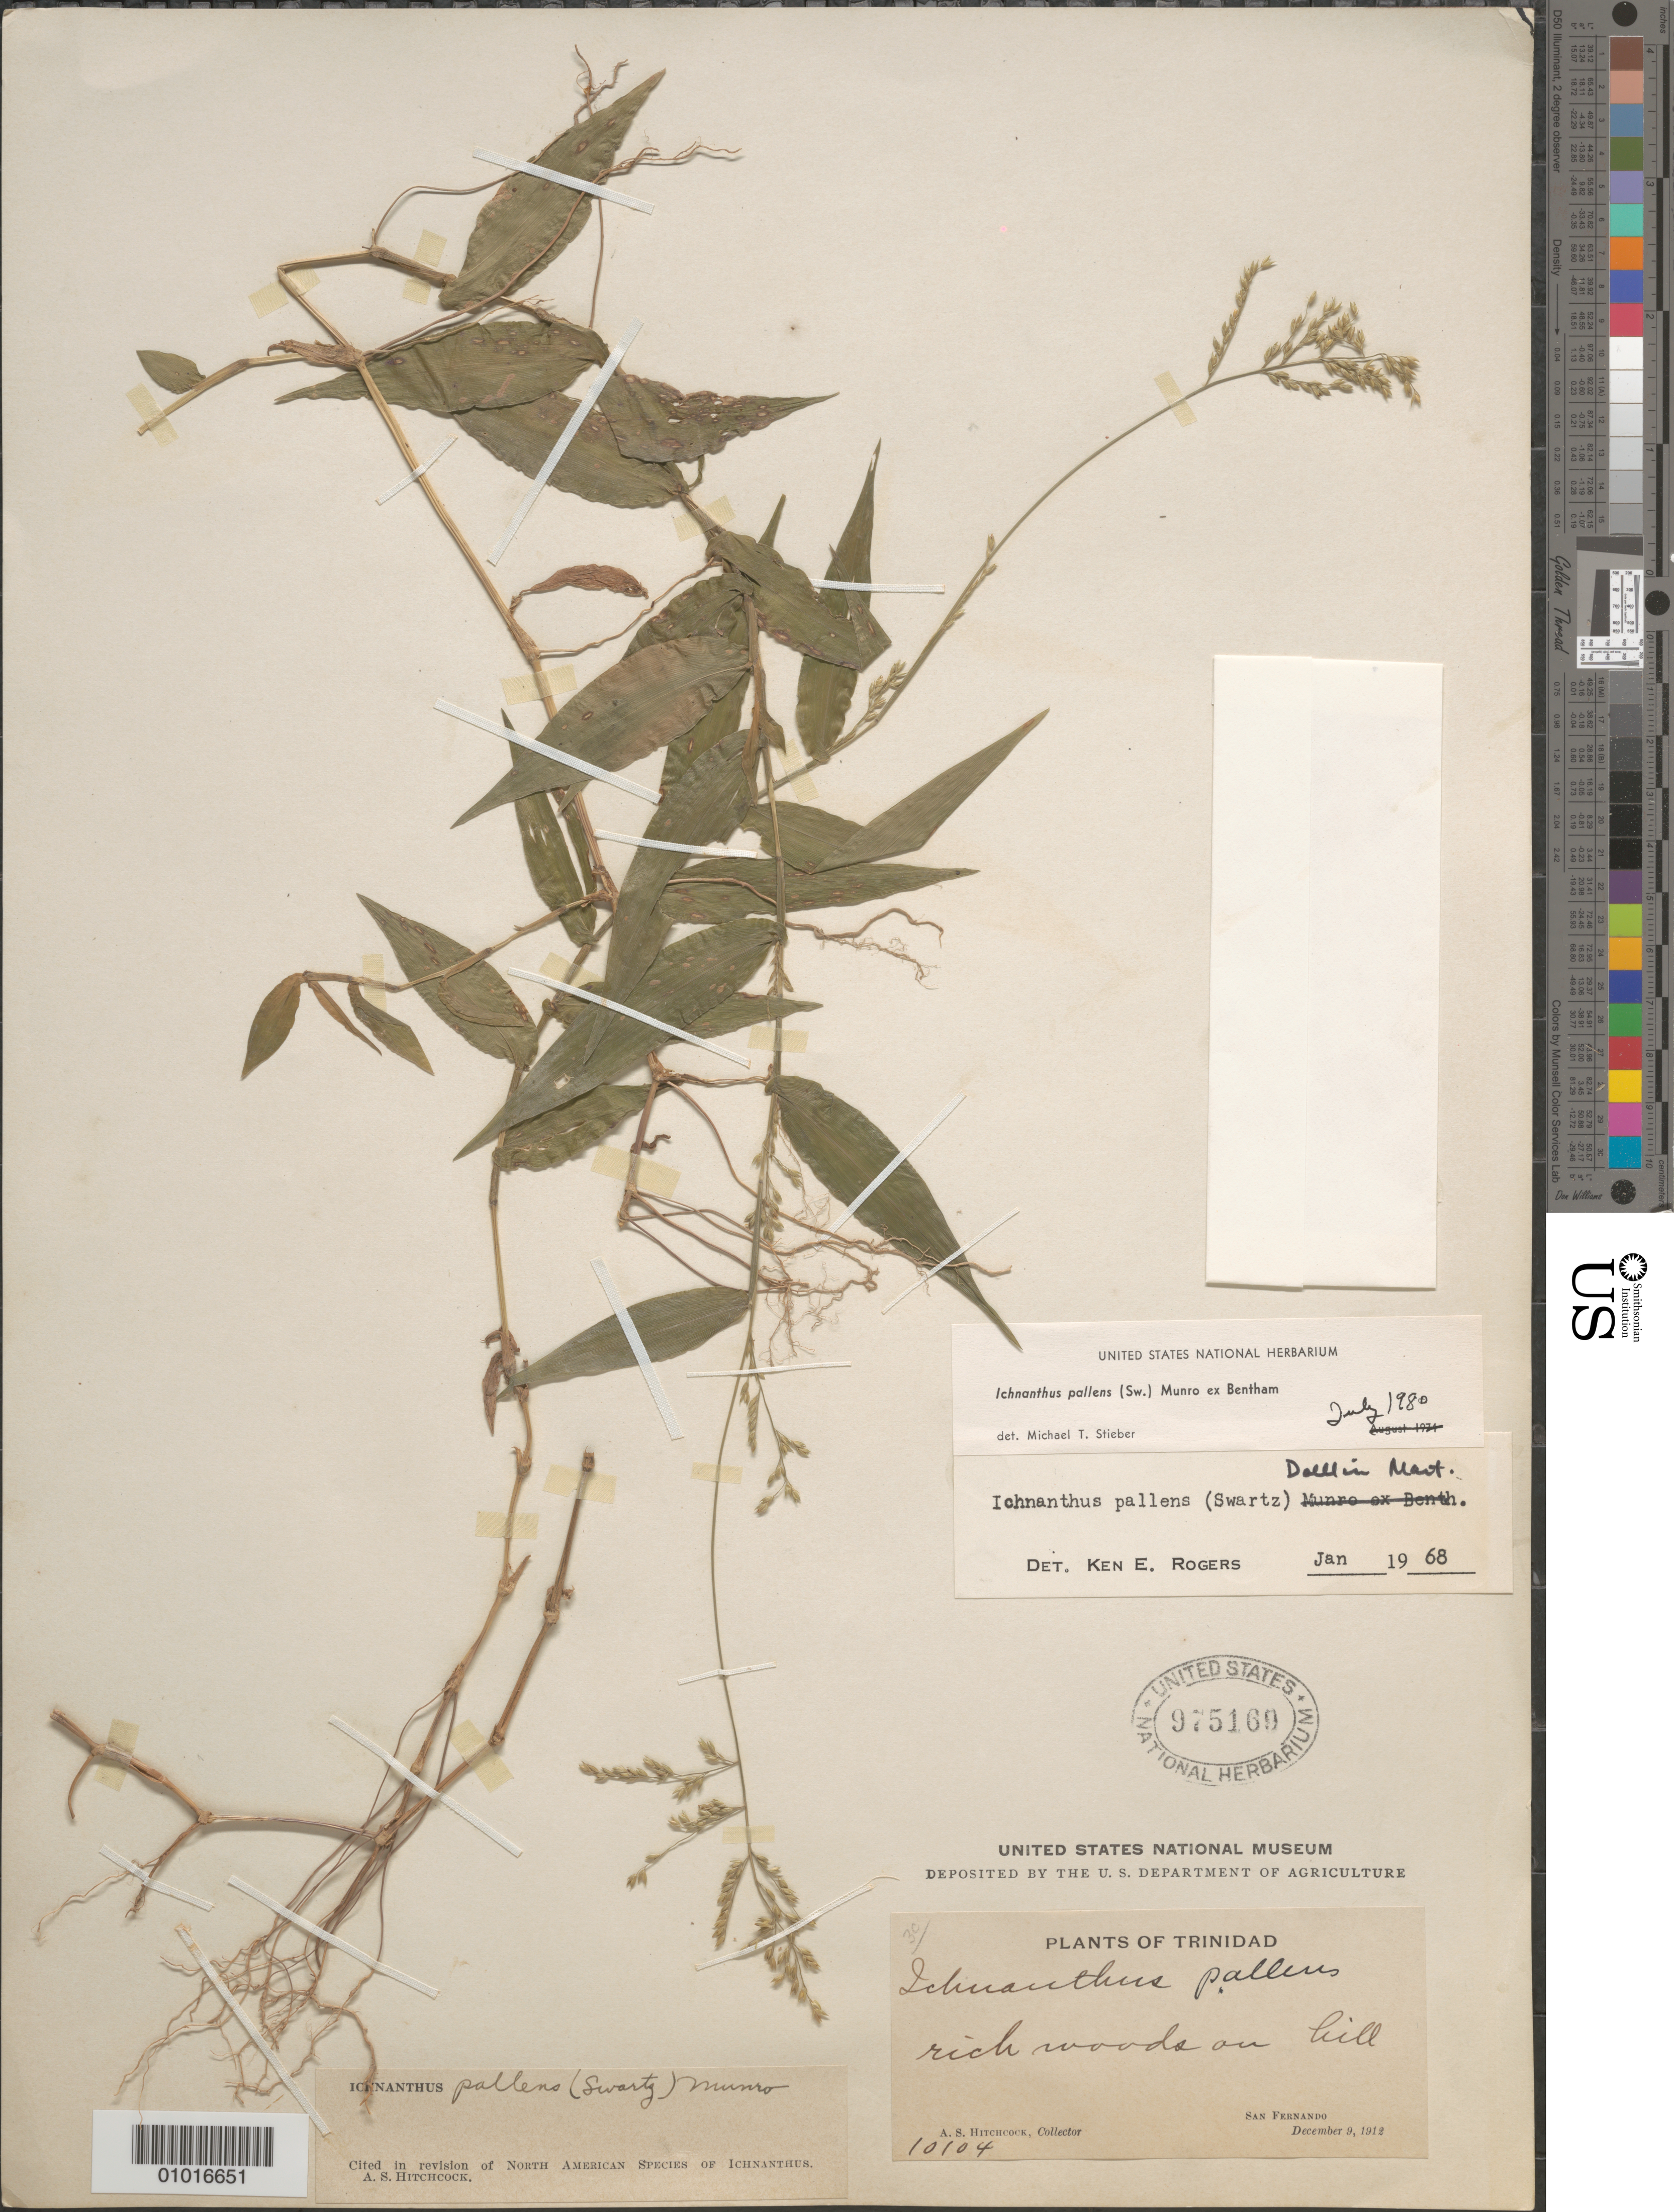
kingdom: Plantae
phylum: Tracheophyta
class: Liliopsida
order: Poales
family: Poaceae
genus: Ichnanthus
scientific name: Ichnanthus pallens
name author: (Sw.) Munro ex Benth.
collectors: A. S. Hitchcock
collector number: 10104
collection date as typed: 09 Dec 1912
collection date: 1912-12-09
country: Trinidad and Tobago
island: Trinidad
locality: San Fernando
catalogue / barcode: US 975169